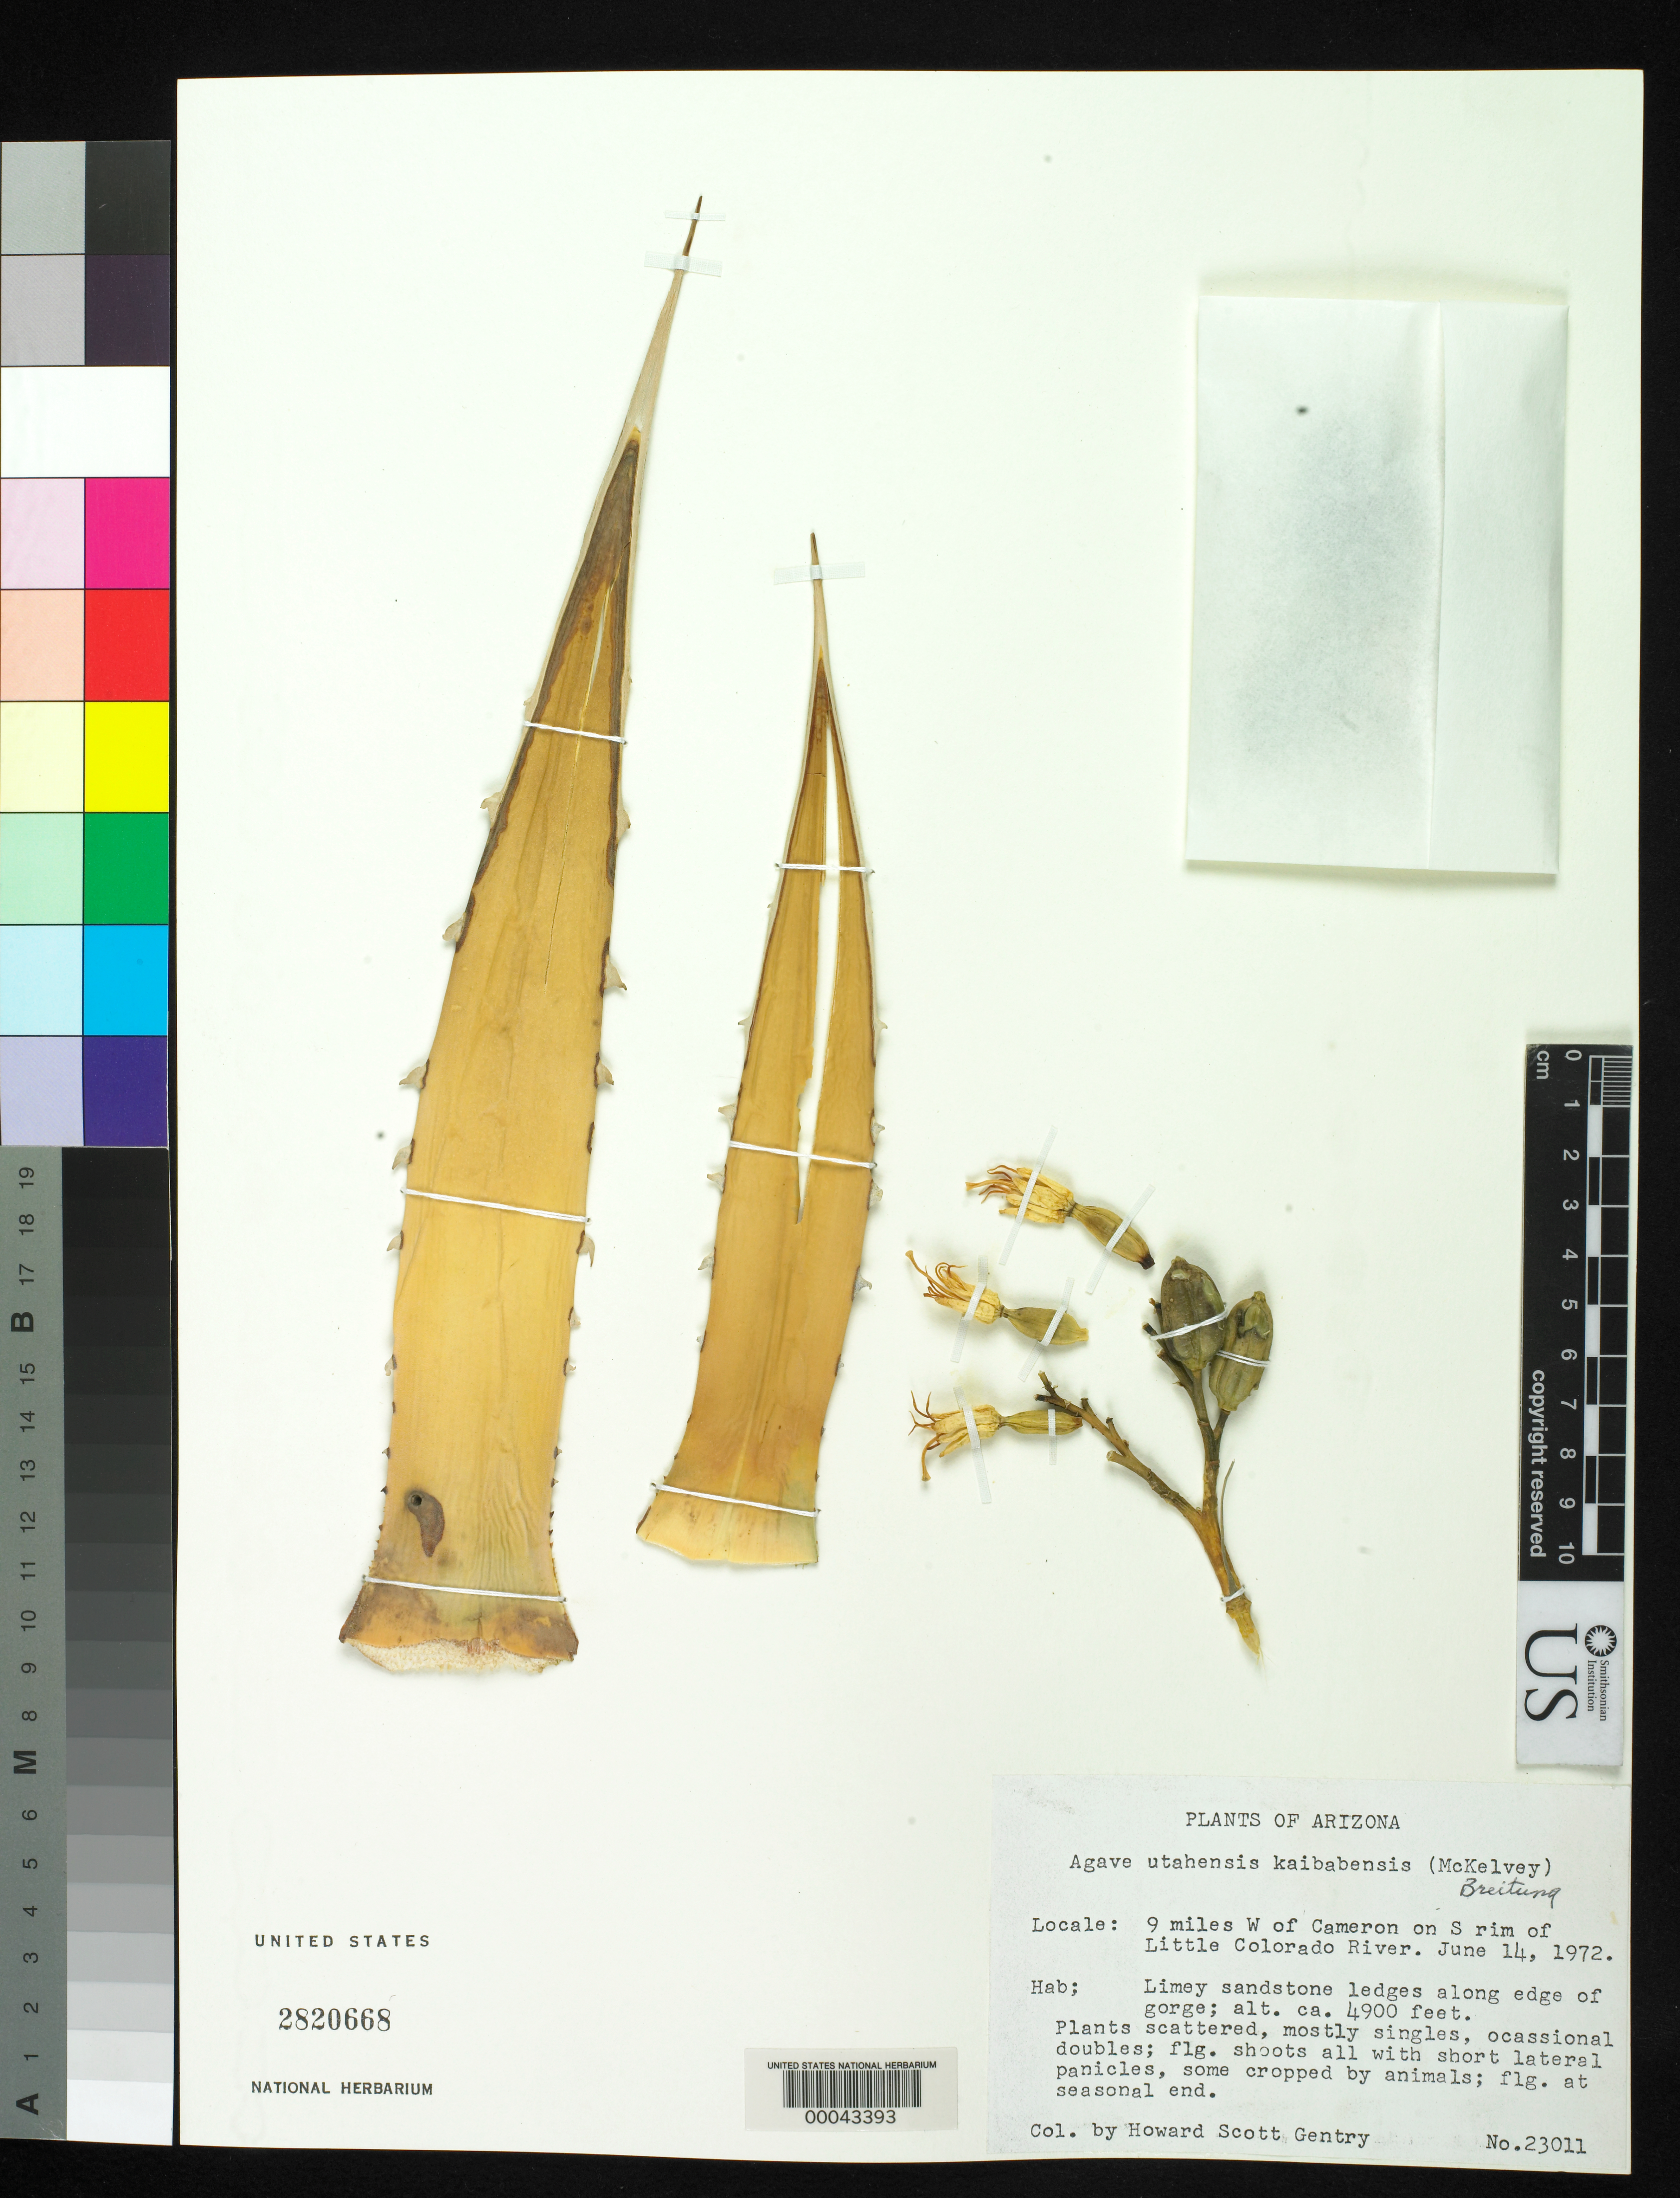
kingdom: Plantae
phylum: Tracheophyta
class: Liliopsida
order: Asparagales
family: Asparagaceae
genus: Agave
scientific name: Agave utahensis var. kaibabensis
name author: (McKelvey) Breitung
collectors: H. S. Gentry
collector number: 23011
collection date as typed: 14 Jun 1972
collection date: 1972-06-14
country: United States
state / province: Arizona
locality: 9 mi w of cameron of s rim of little colorado river.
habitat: Limey sandstone ledges along edge of gorge.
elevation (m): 1494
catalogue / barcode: US 2820668